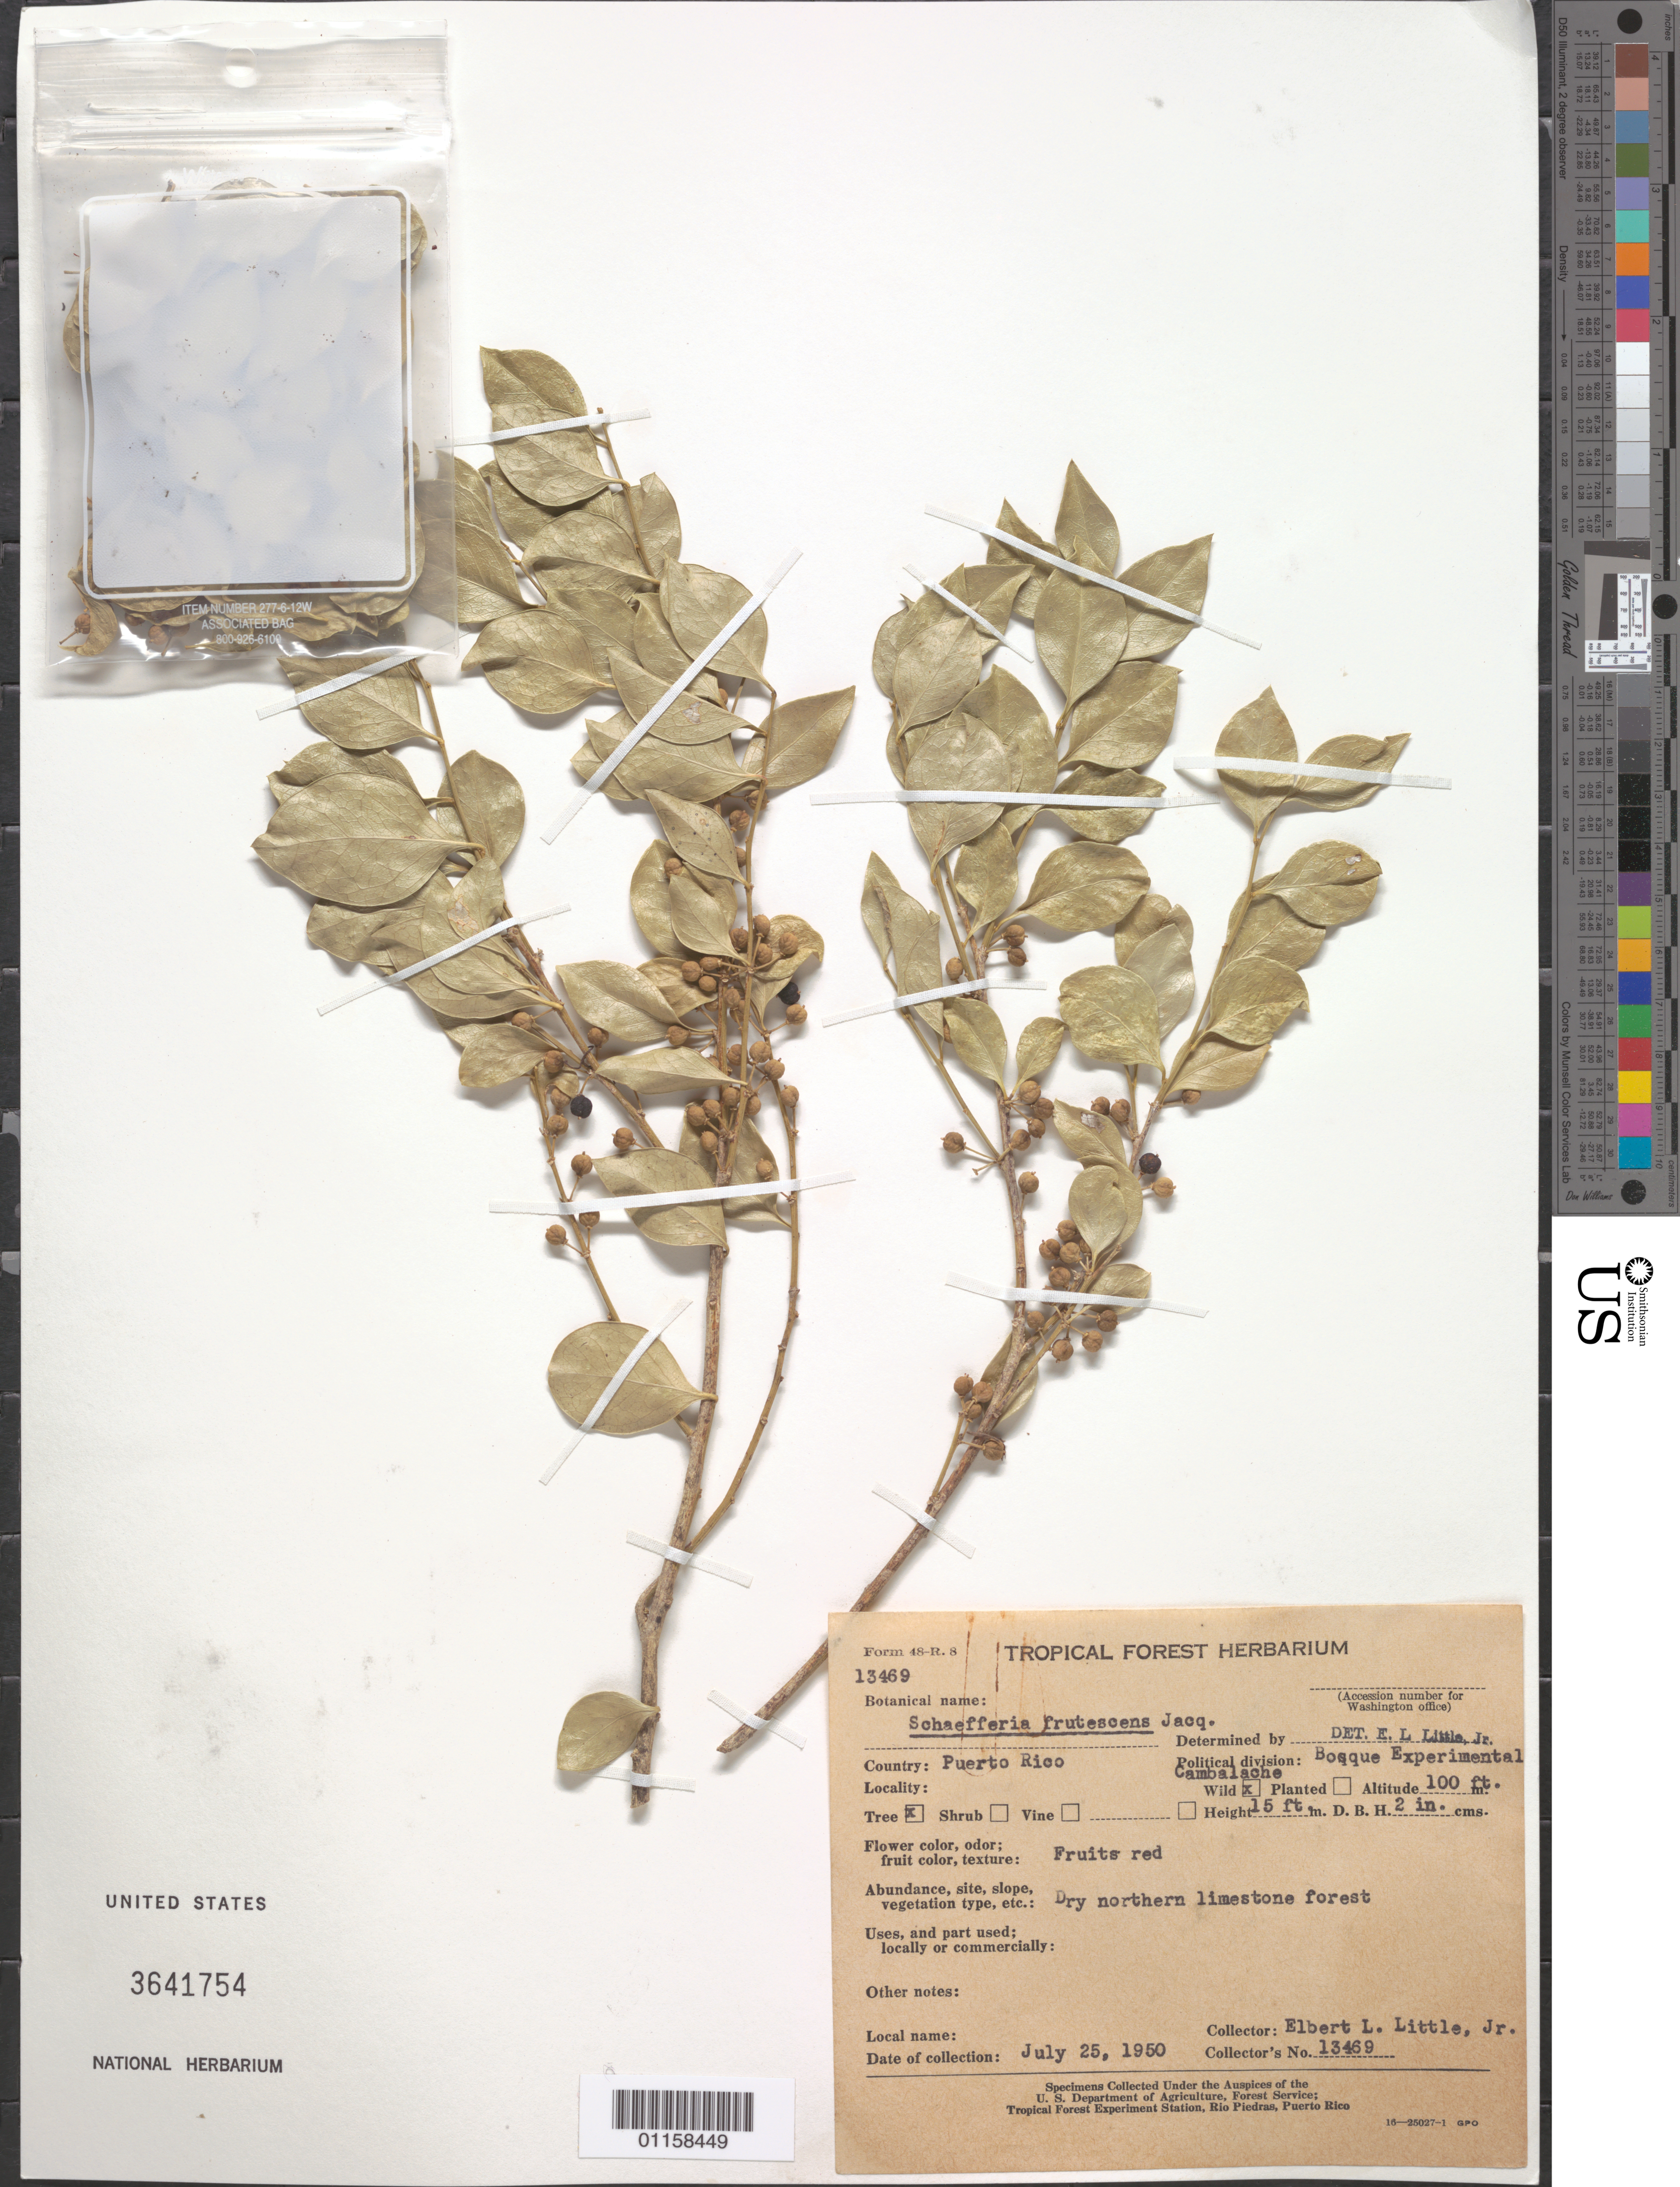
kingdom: Plantae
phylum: Tracheophyta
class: Magnoliopsida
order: Celastrales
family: Celastraceae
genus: Schaefferia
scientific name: Schaefferia frutescens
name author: Jacq.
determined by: Little, Elbert L., Jr., (FSSR), United States Department of Agriculture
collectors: E. L. Little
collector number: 13469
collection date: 1950-07-25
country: Puerto Rico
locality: Bosque Experimental Cambalache.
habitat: Dry northern limestone forest.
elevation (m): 30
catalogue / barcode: US 3641754